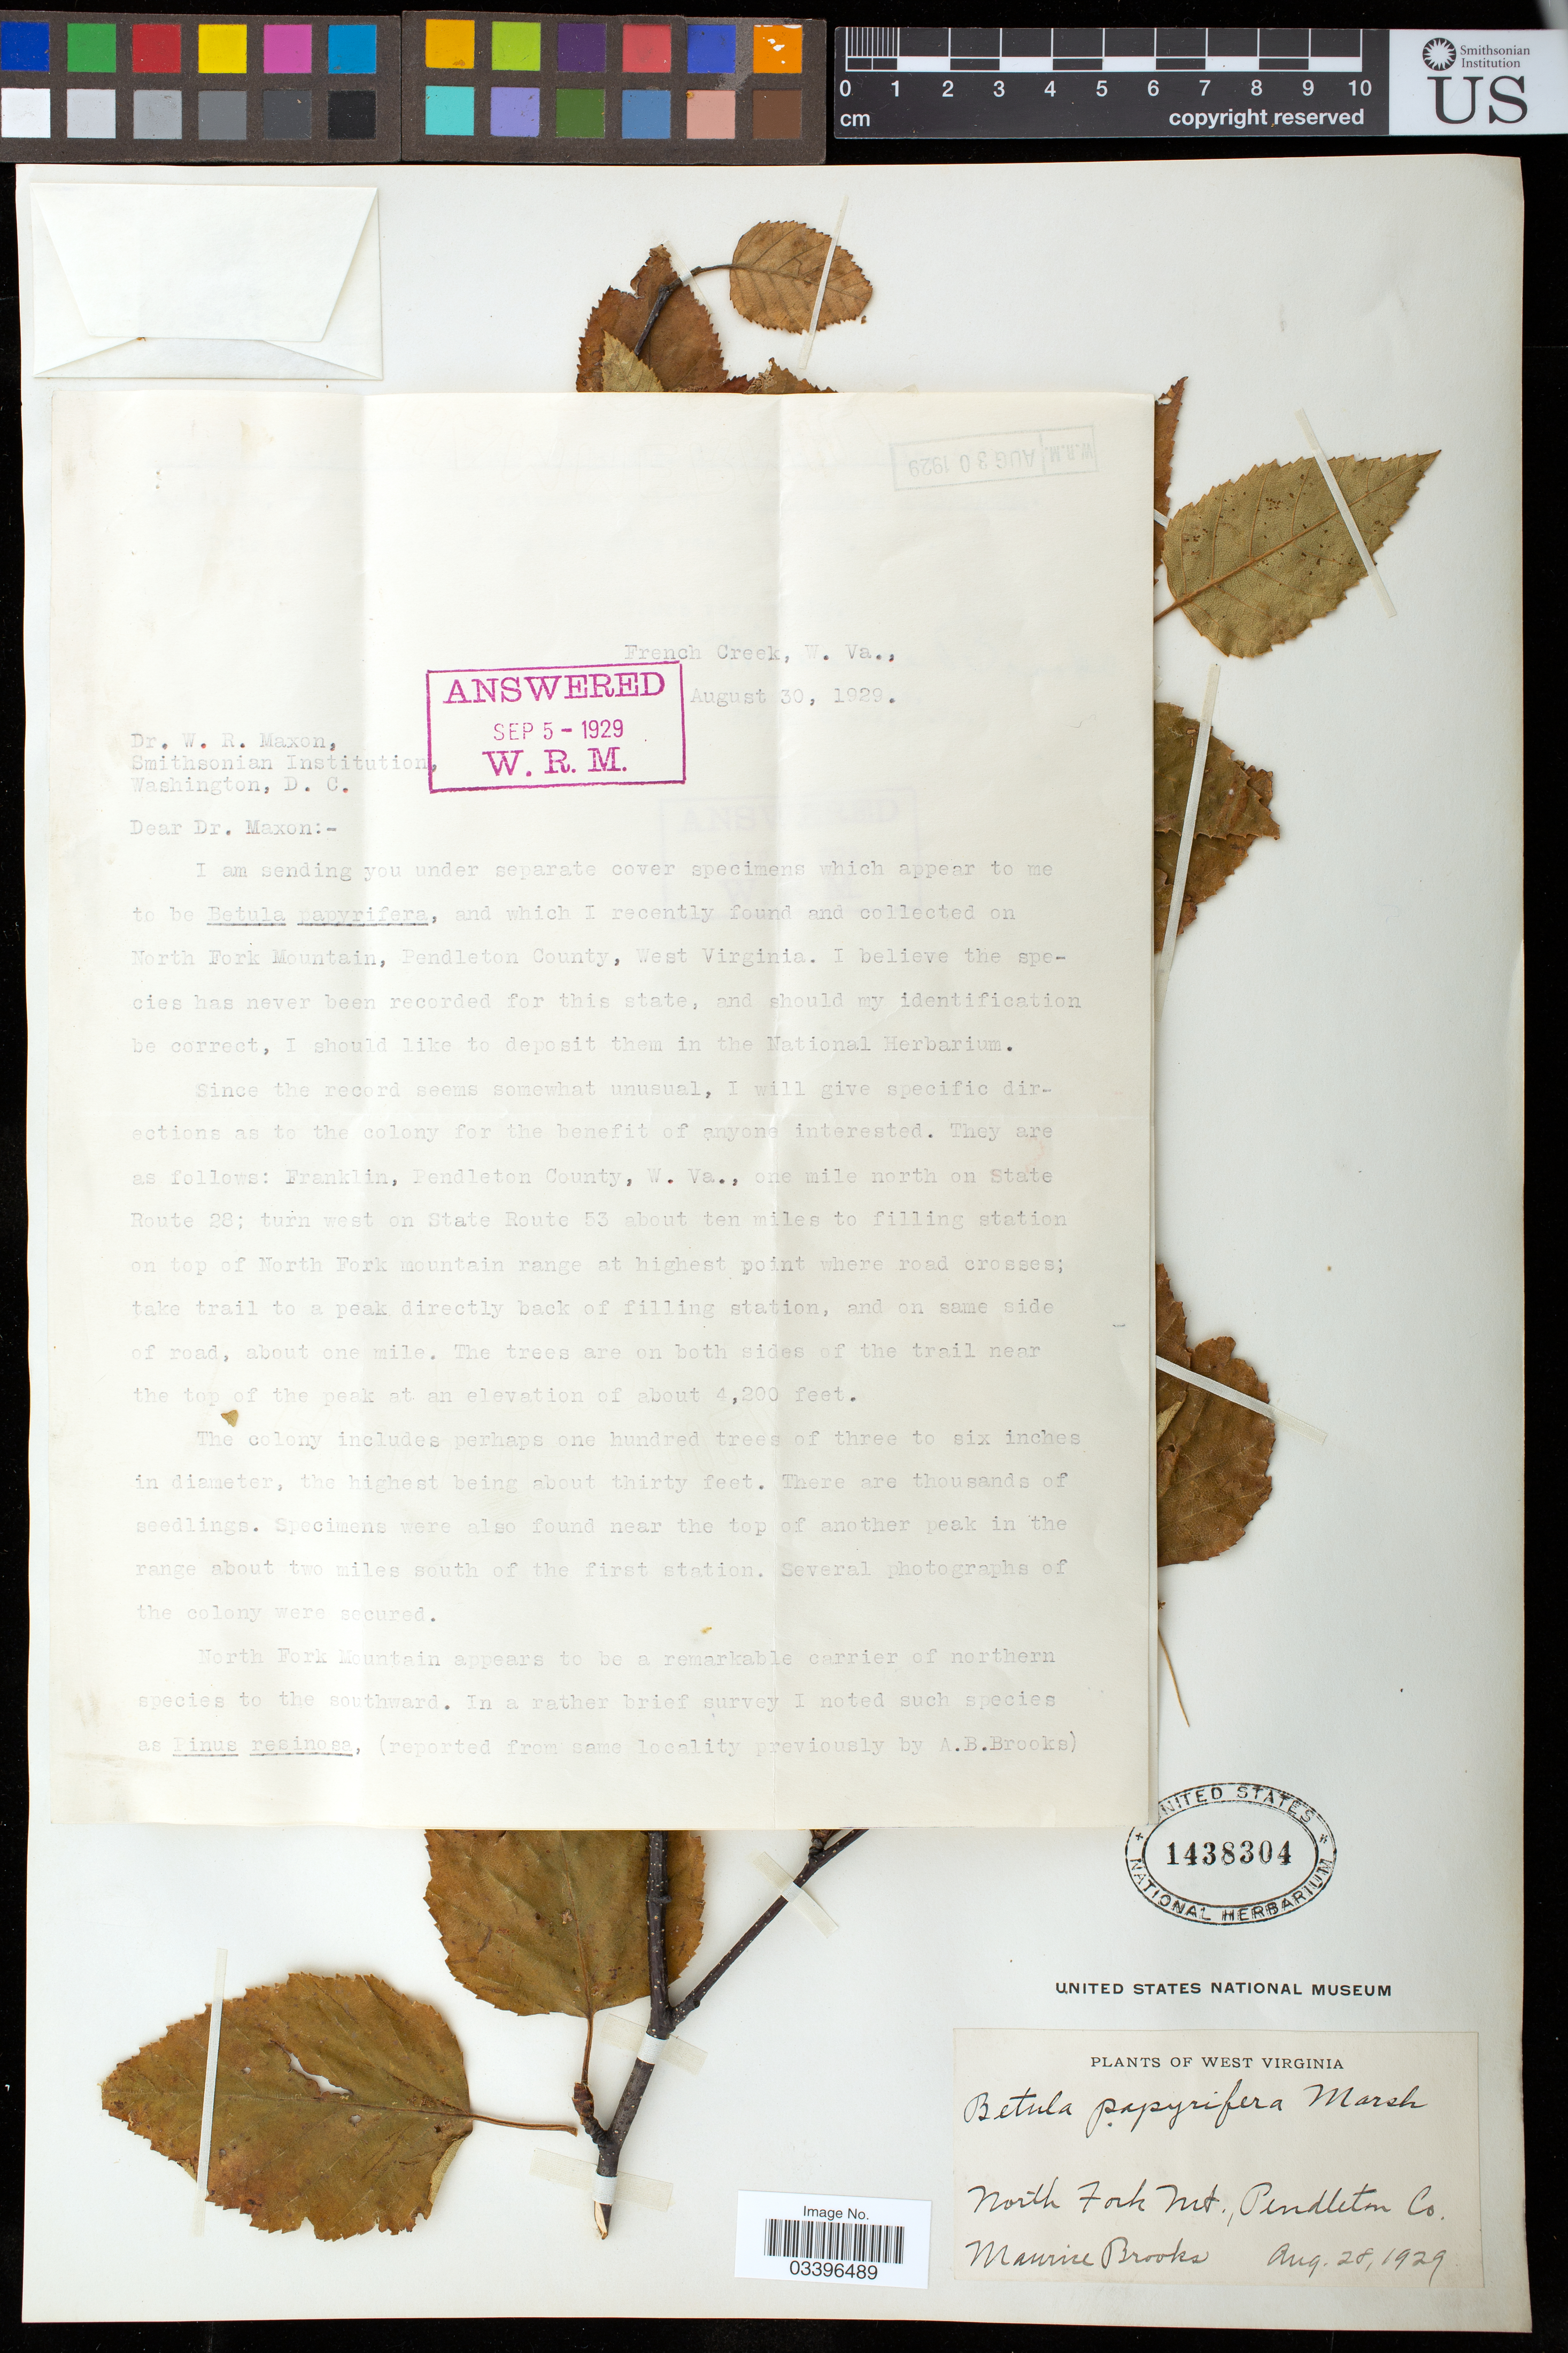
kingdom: Plantae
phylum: Tracheophyta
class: Magnoliopsida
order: Fagales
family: Betulaceae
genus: Betula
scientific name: Betula papyrifera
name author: Marshall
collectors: M. Brooks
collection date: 1929-08-28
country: United States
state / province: West Virginia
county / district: Pendleton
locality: North Fork Mt.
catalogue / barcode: US 1438304